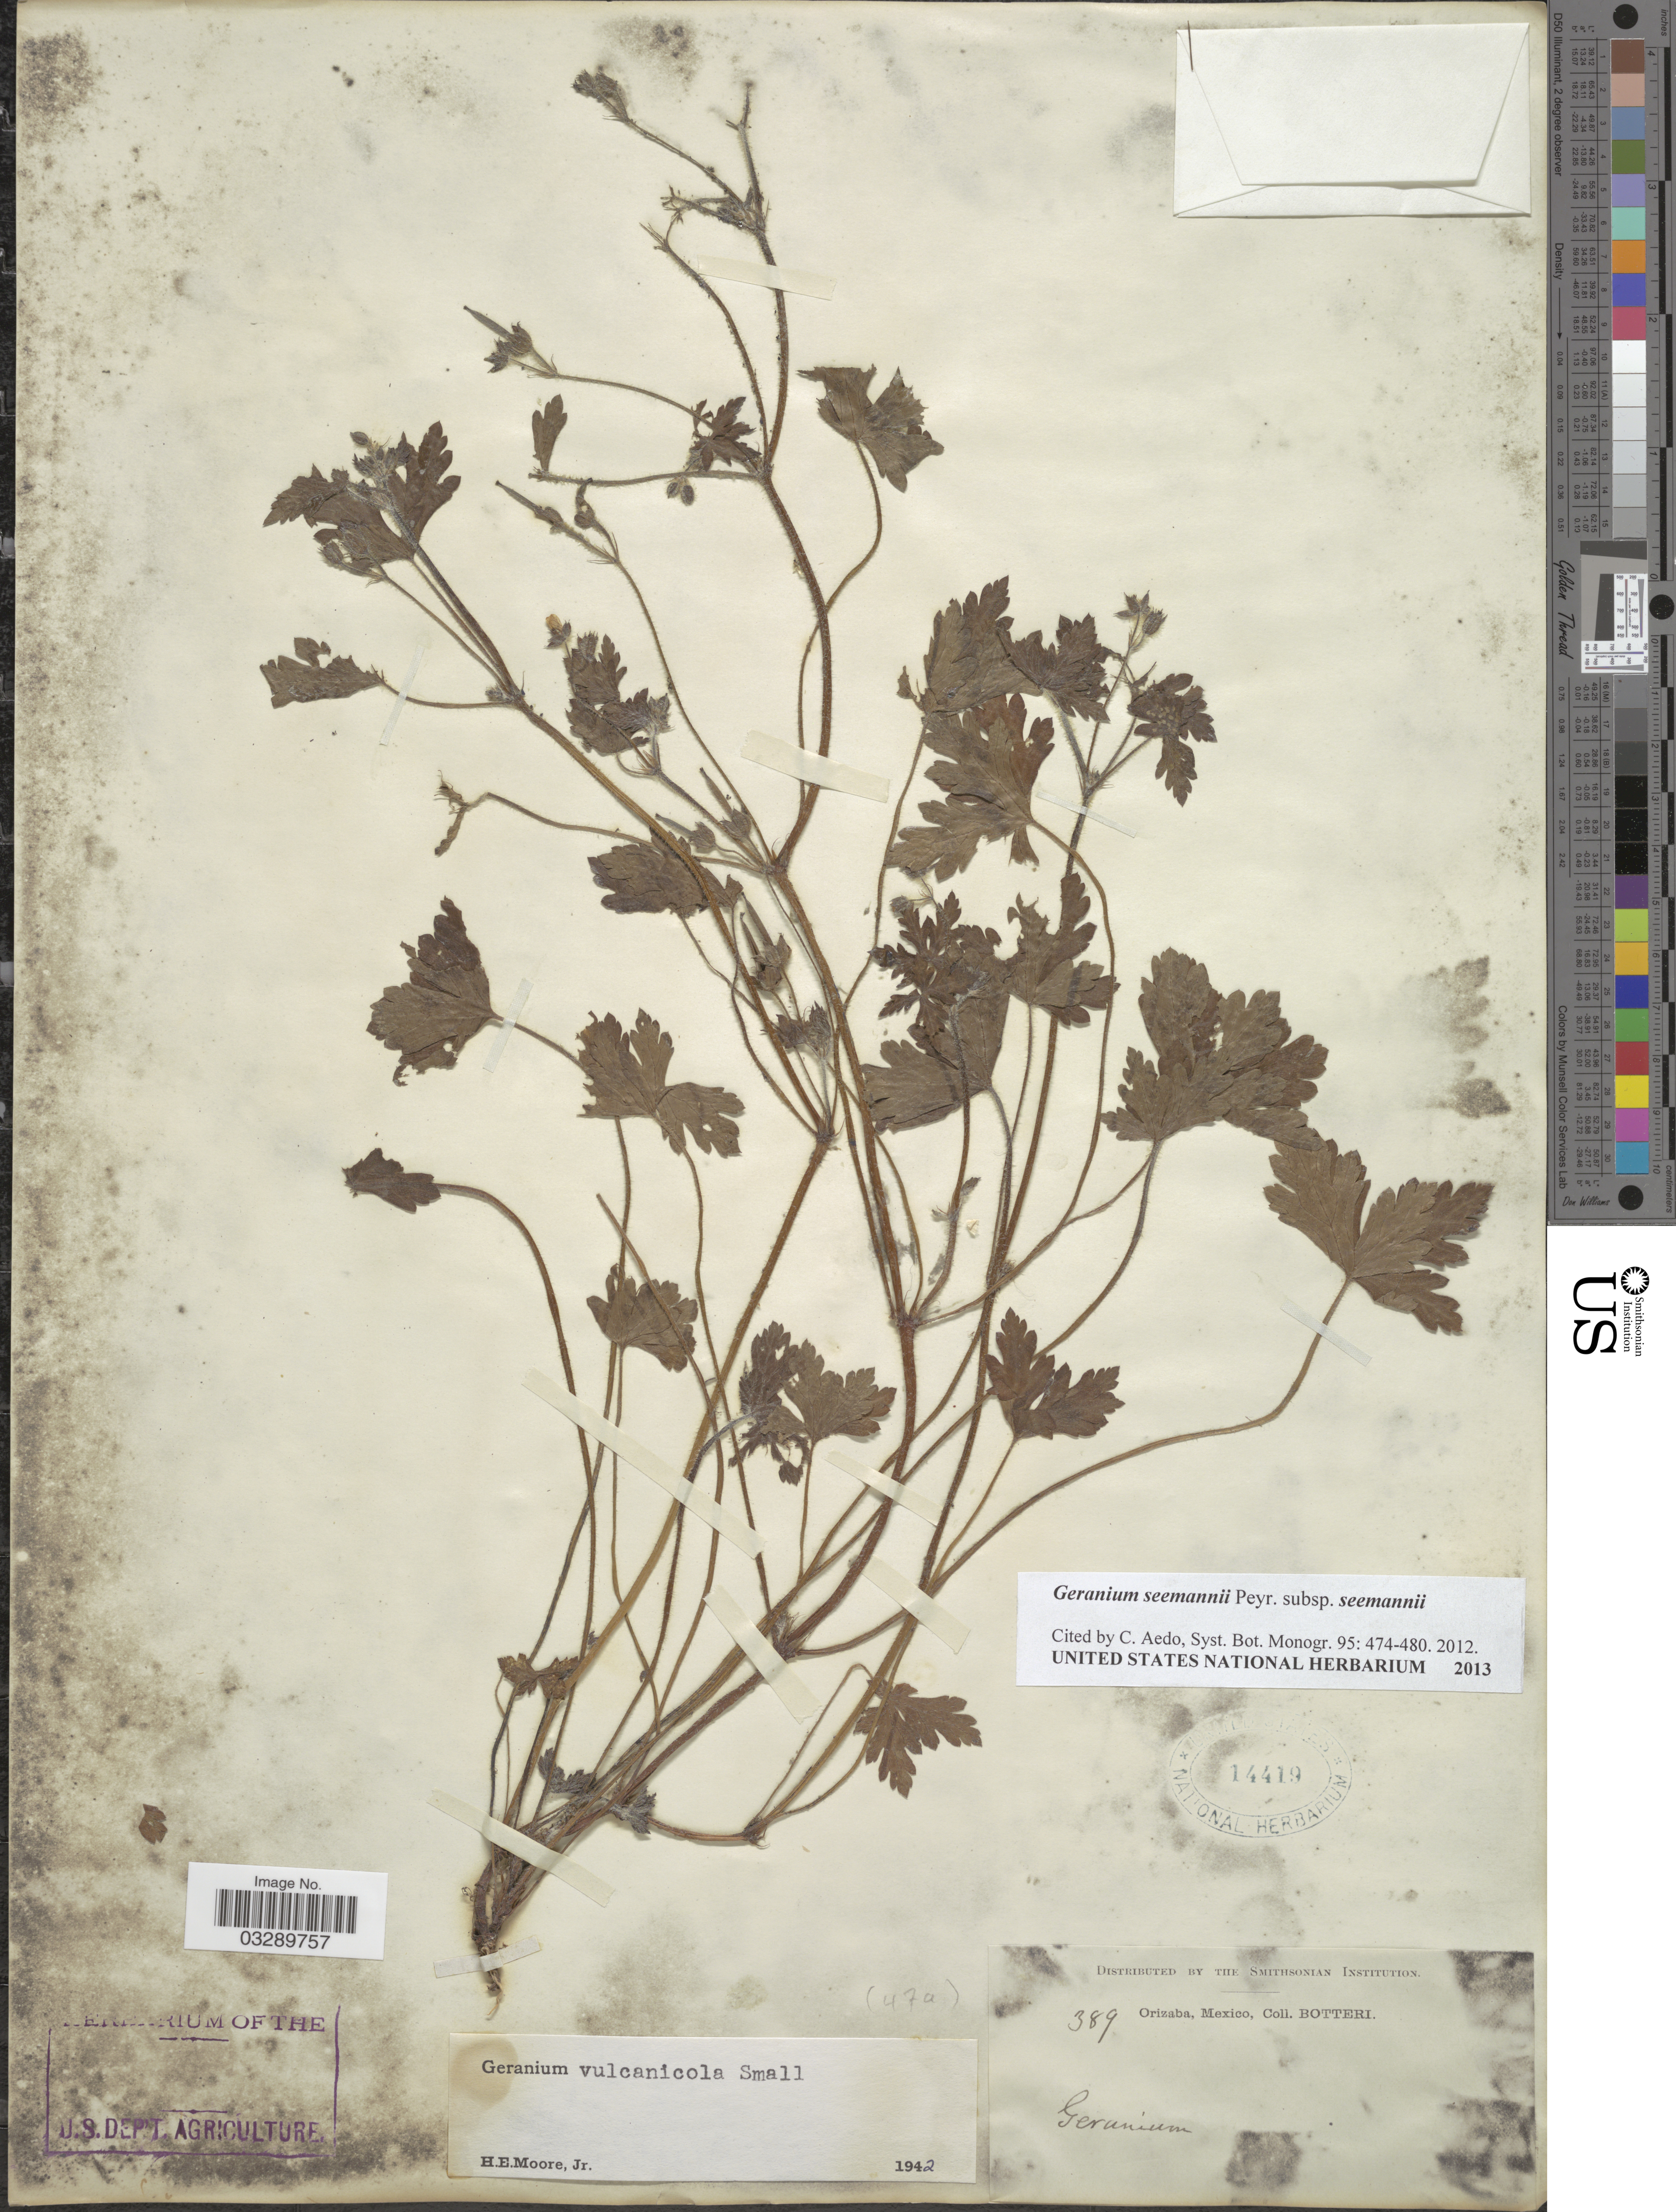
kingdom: Plantae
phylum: Tracheophyta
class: Magnoliopsida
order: Geraniales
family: Geraniaceae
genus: Geranium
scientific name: Geranium seemannii subsp. seemannii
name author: Peyr.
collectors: -. Botteri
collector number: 389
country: Mexico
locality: Orizaba.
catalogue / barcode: US 14419